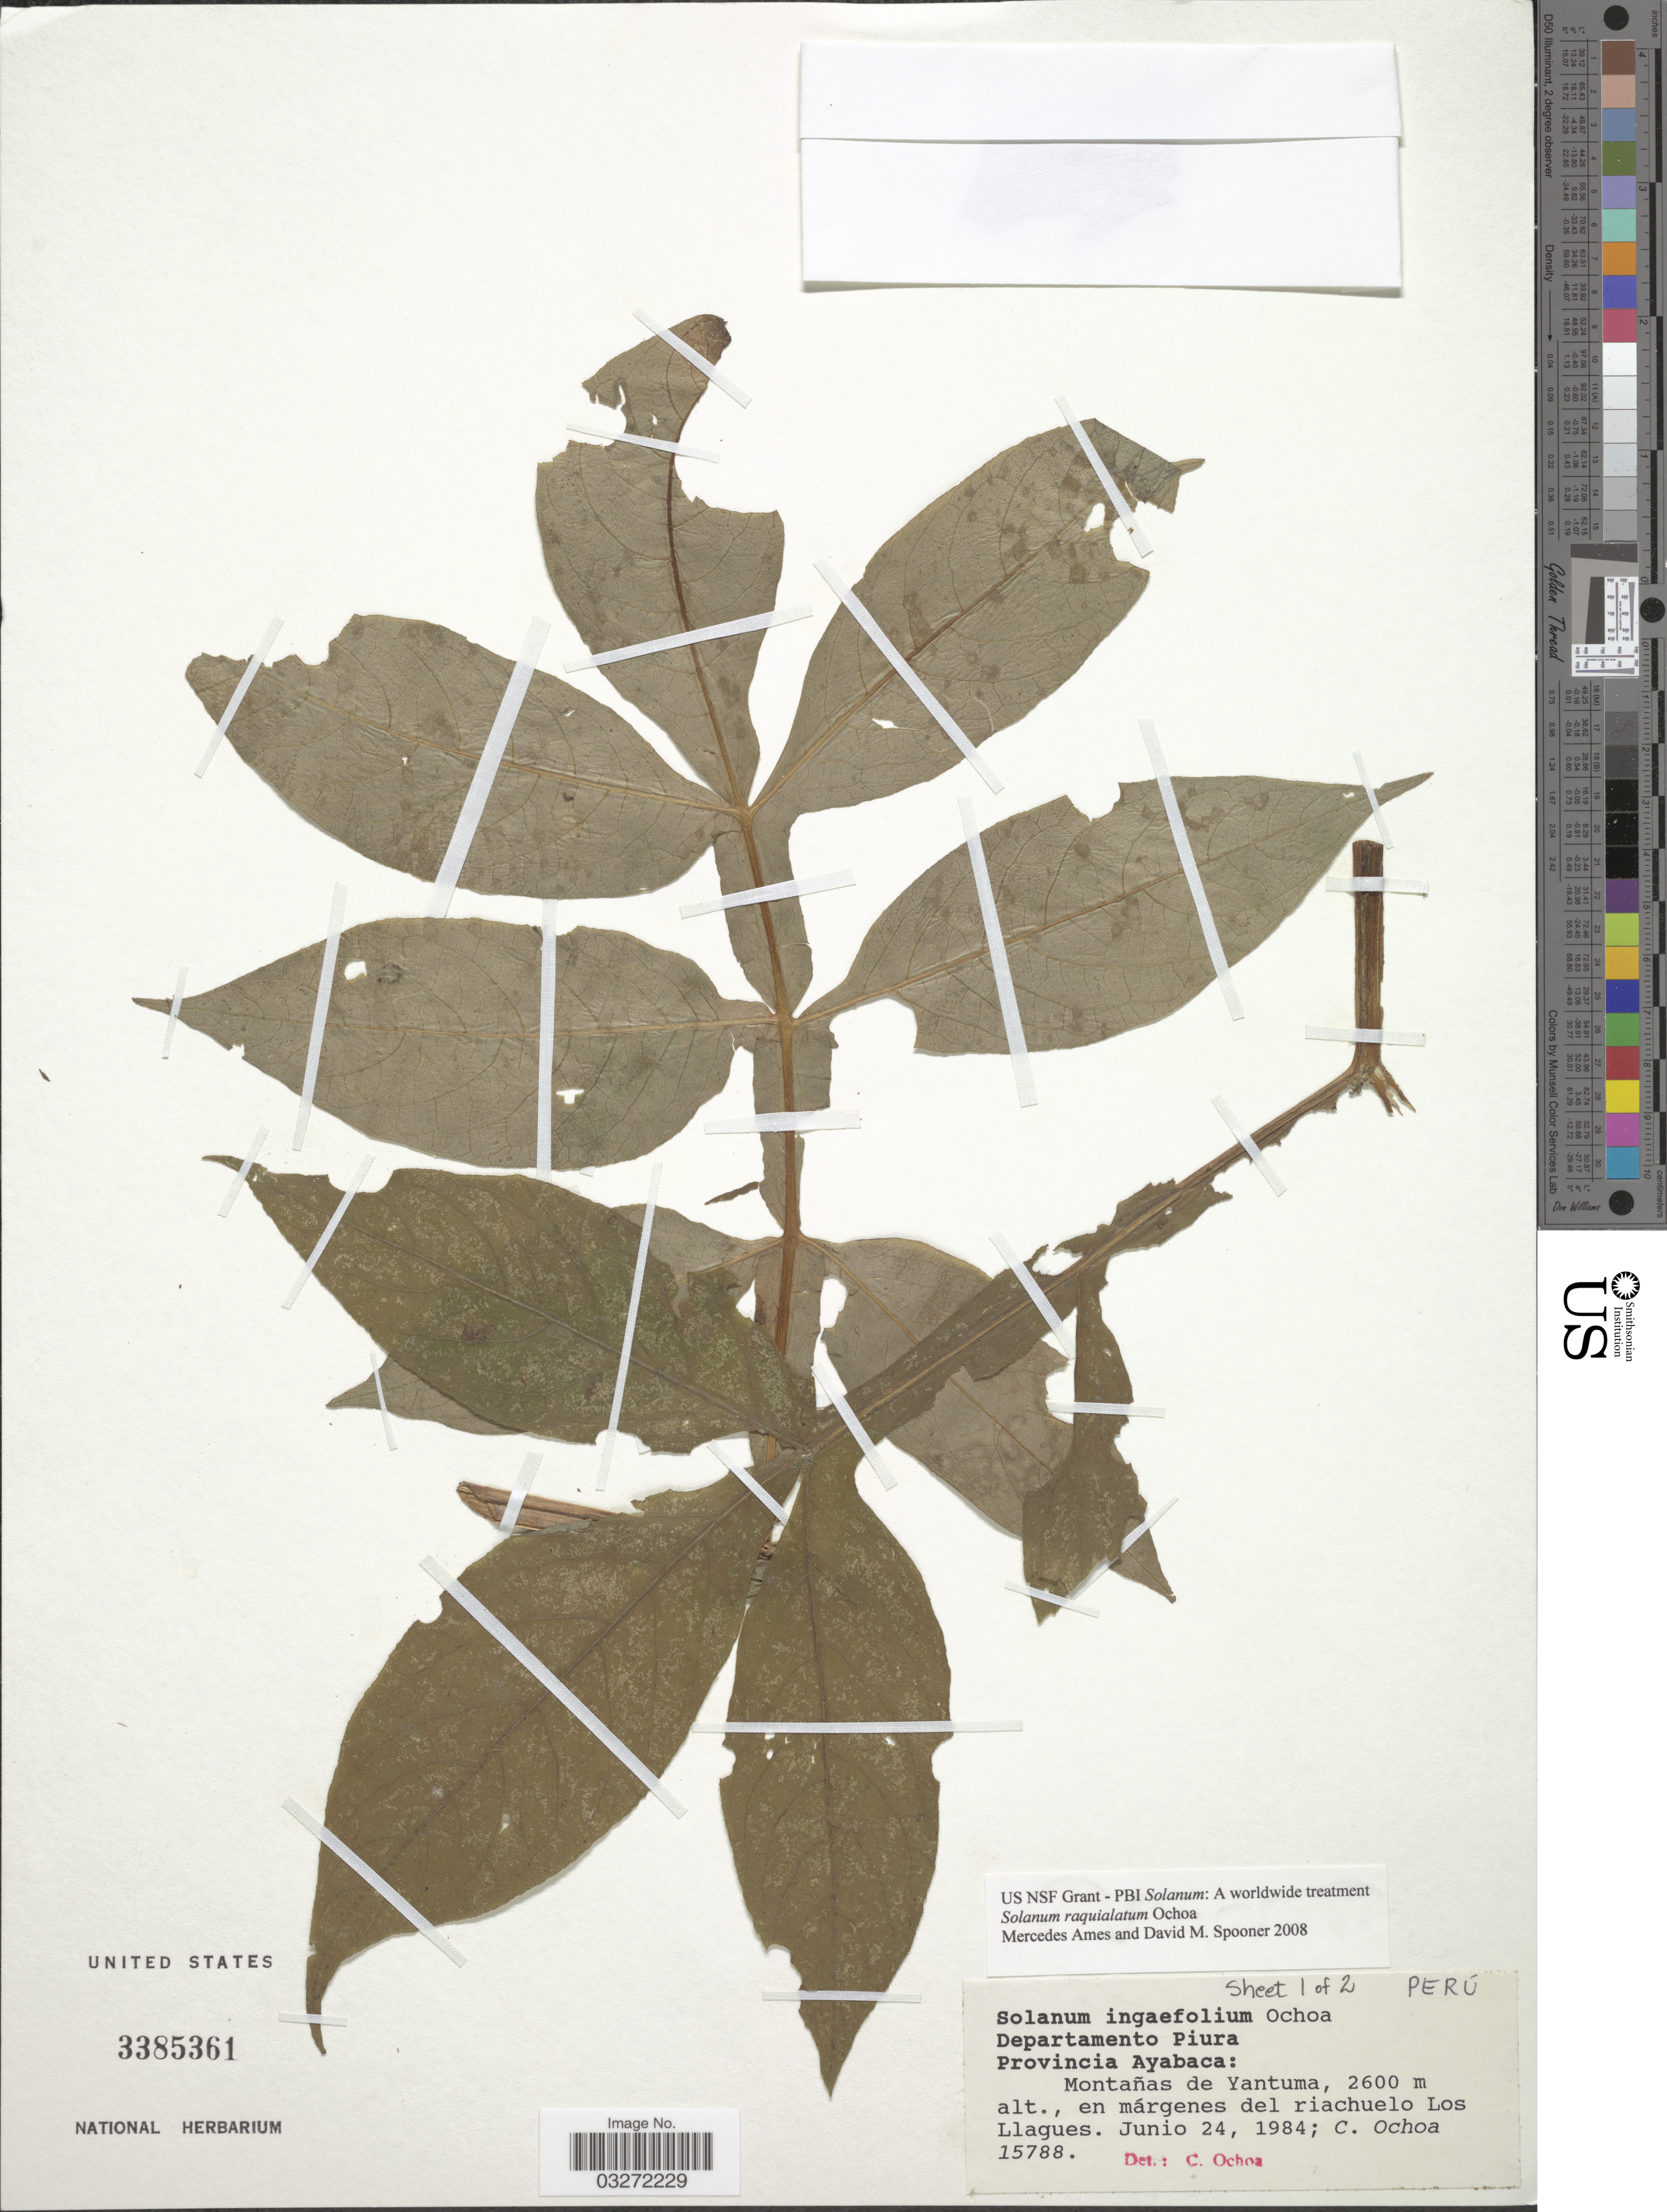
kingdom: Plantae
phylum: Tracheophyta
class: Magnoliopsida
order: Solanales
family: Solanaceae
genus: Solanum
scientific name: Solanum raquialatum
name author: Ochoa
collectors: C. Ochoa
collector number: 15788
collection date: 1984-06-24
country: Peru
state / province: Piura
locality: Departamento Piura. Provincia Ayabaca: Montañas de Yantuma, en márgenes del riachuelo Los Llagues.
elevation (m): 2600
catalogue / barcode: US 3385361